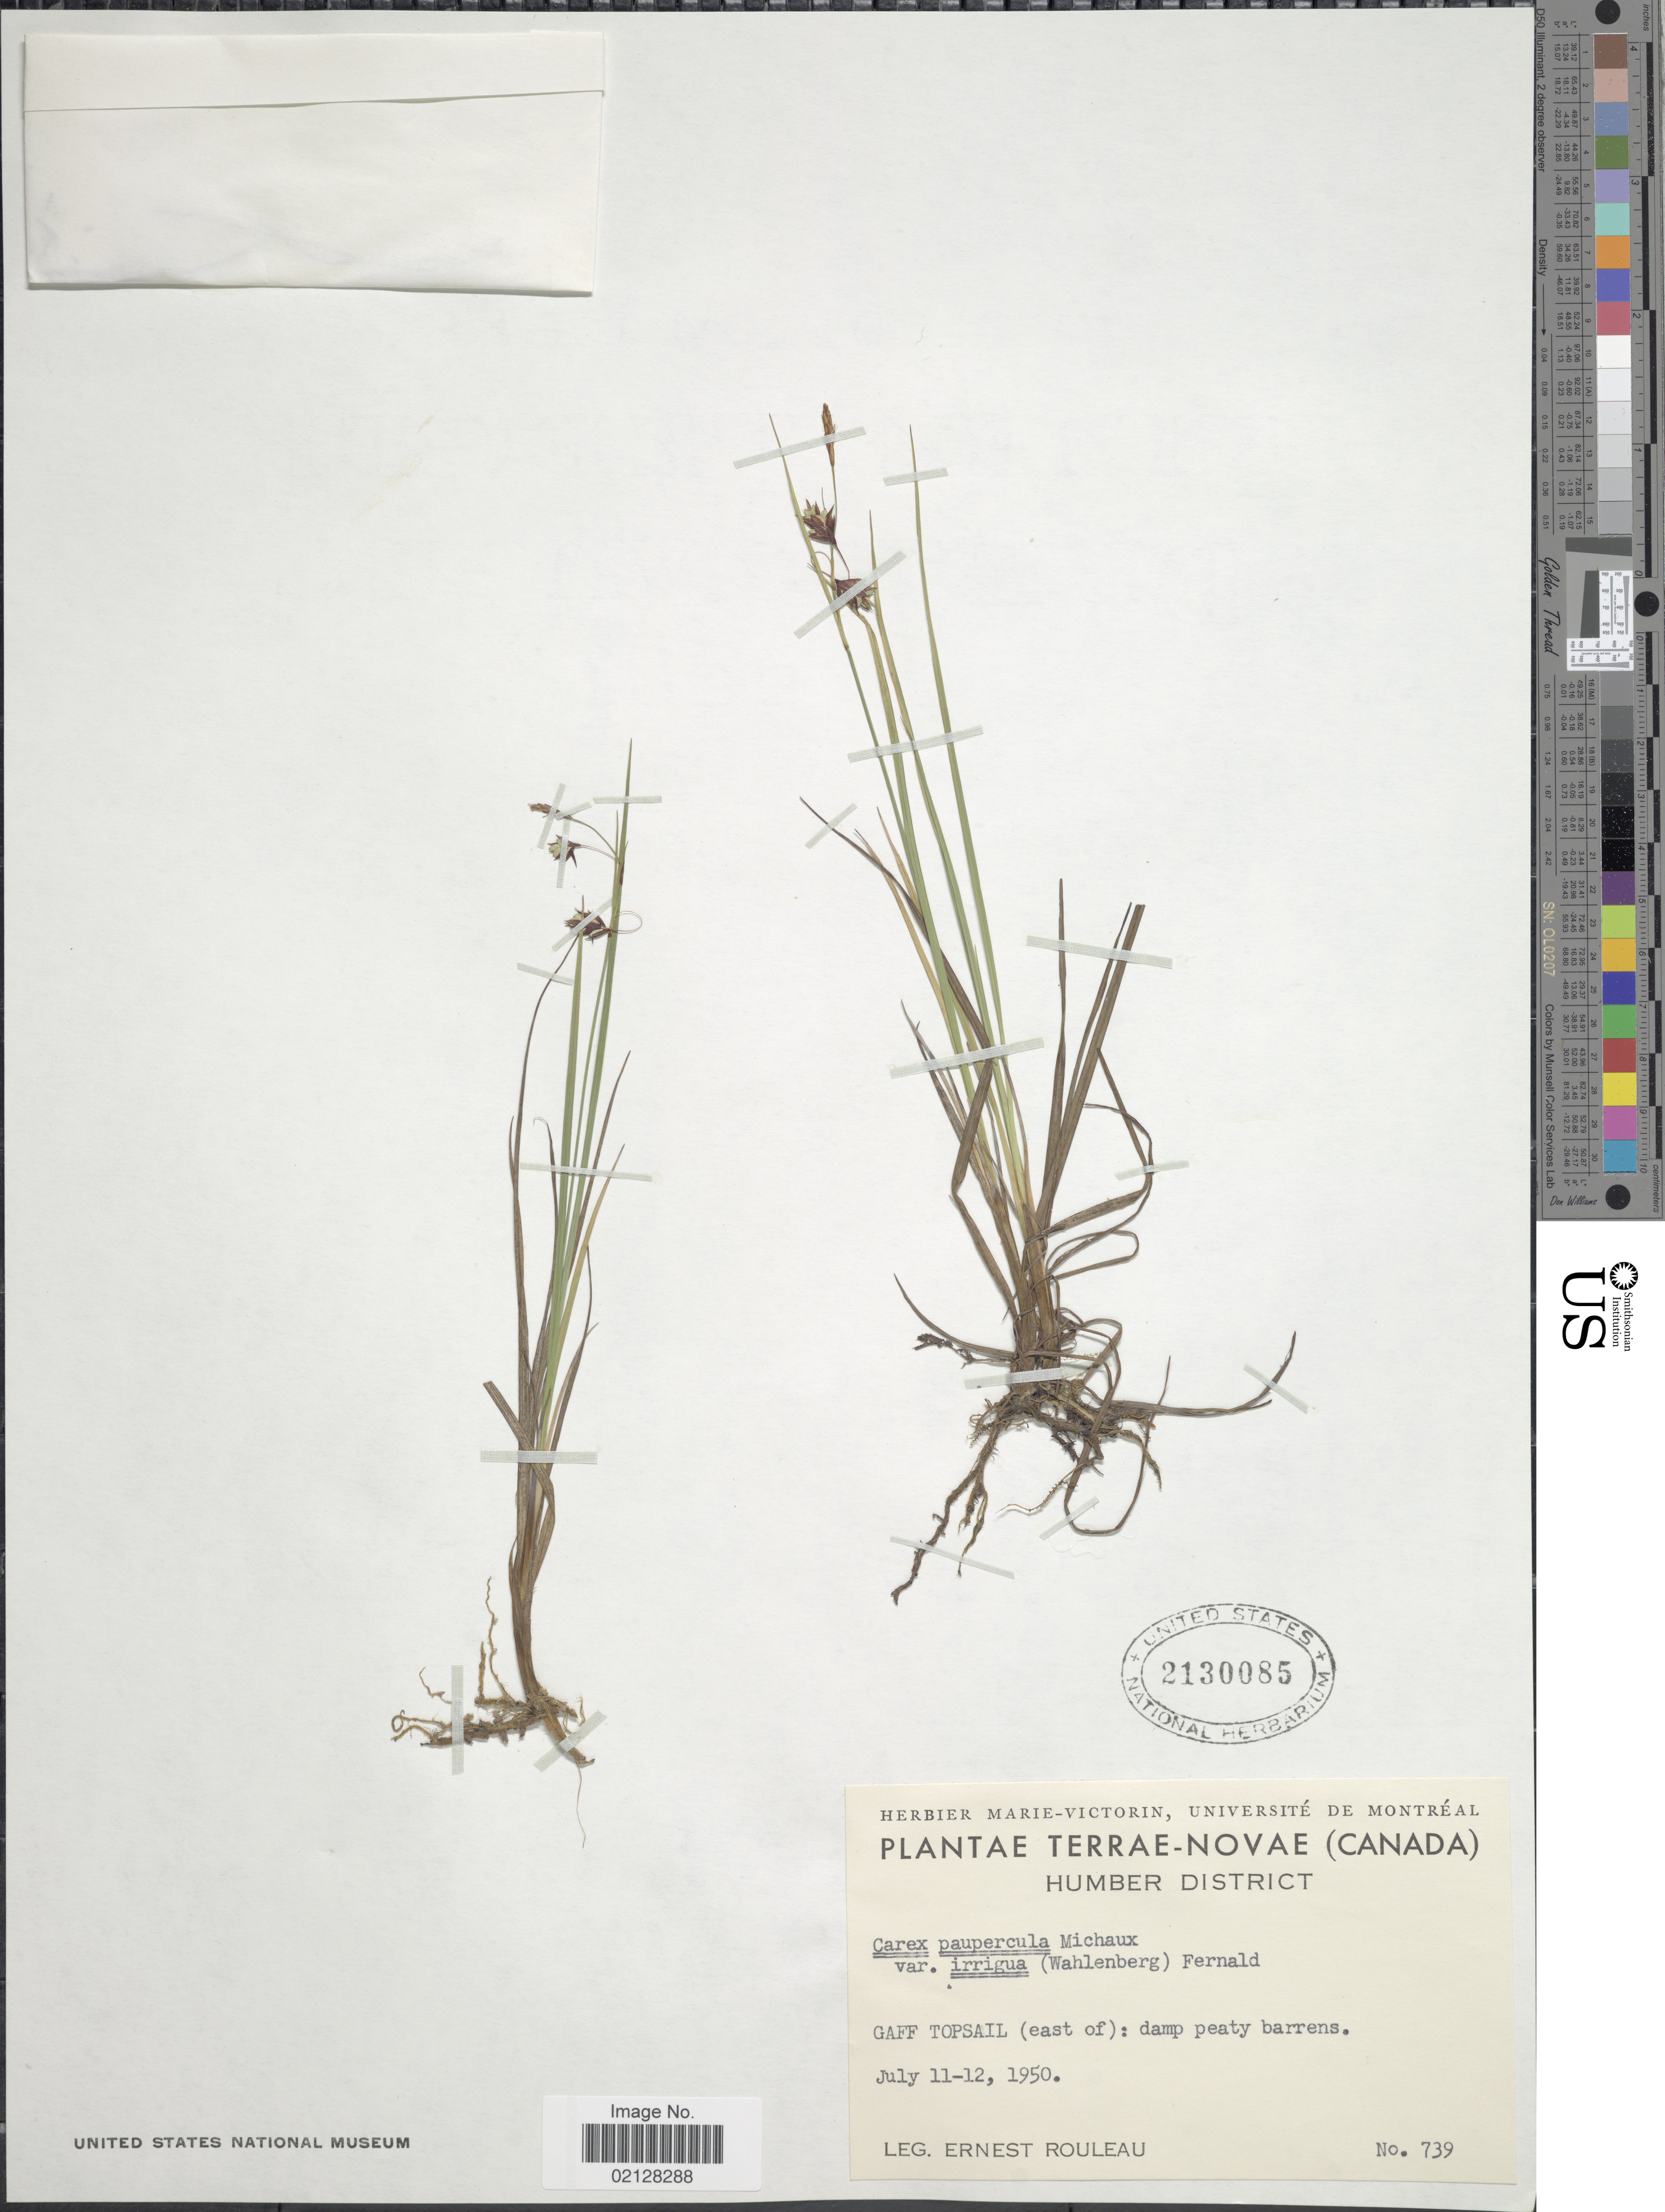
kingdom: Plantae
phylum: Tracheophyta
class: Liliopsida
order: Poales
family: Cyperaceae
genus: Carex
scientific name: Carex magellanica subsp. irrigua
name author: (Wahlenb.) Hiitonen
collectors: J. Rouleau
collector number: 739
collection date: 1950-07-11/1950-07-12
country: Canada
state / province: Newfoundland and Labrador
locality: Terrae- Novae. Humber District. Gaff Topsail (East of): damp peaty barrens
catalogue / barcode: US 2130085